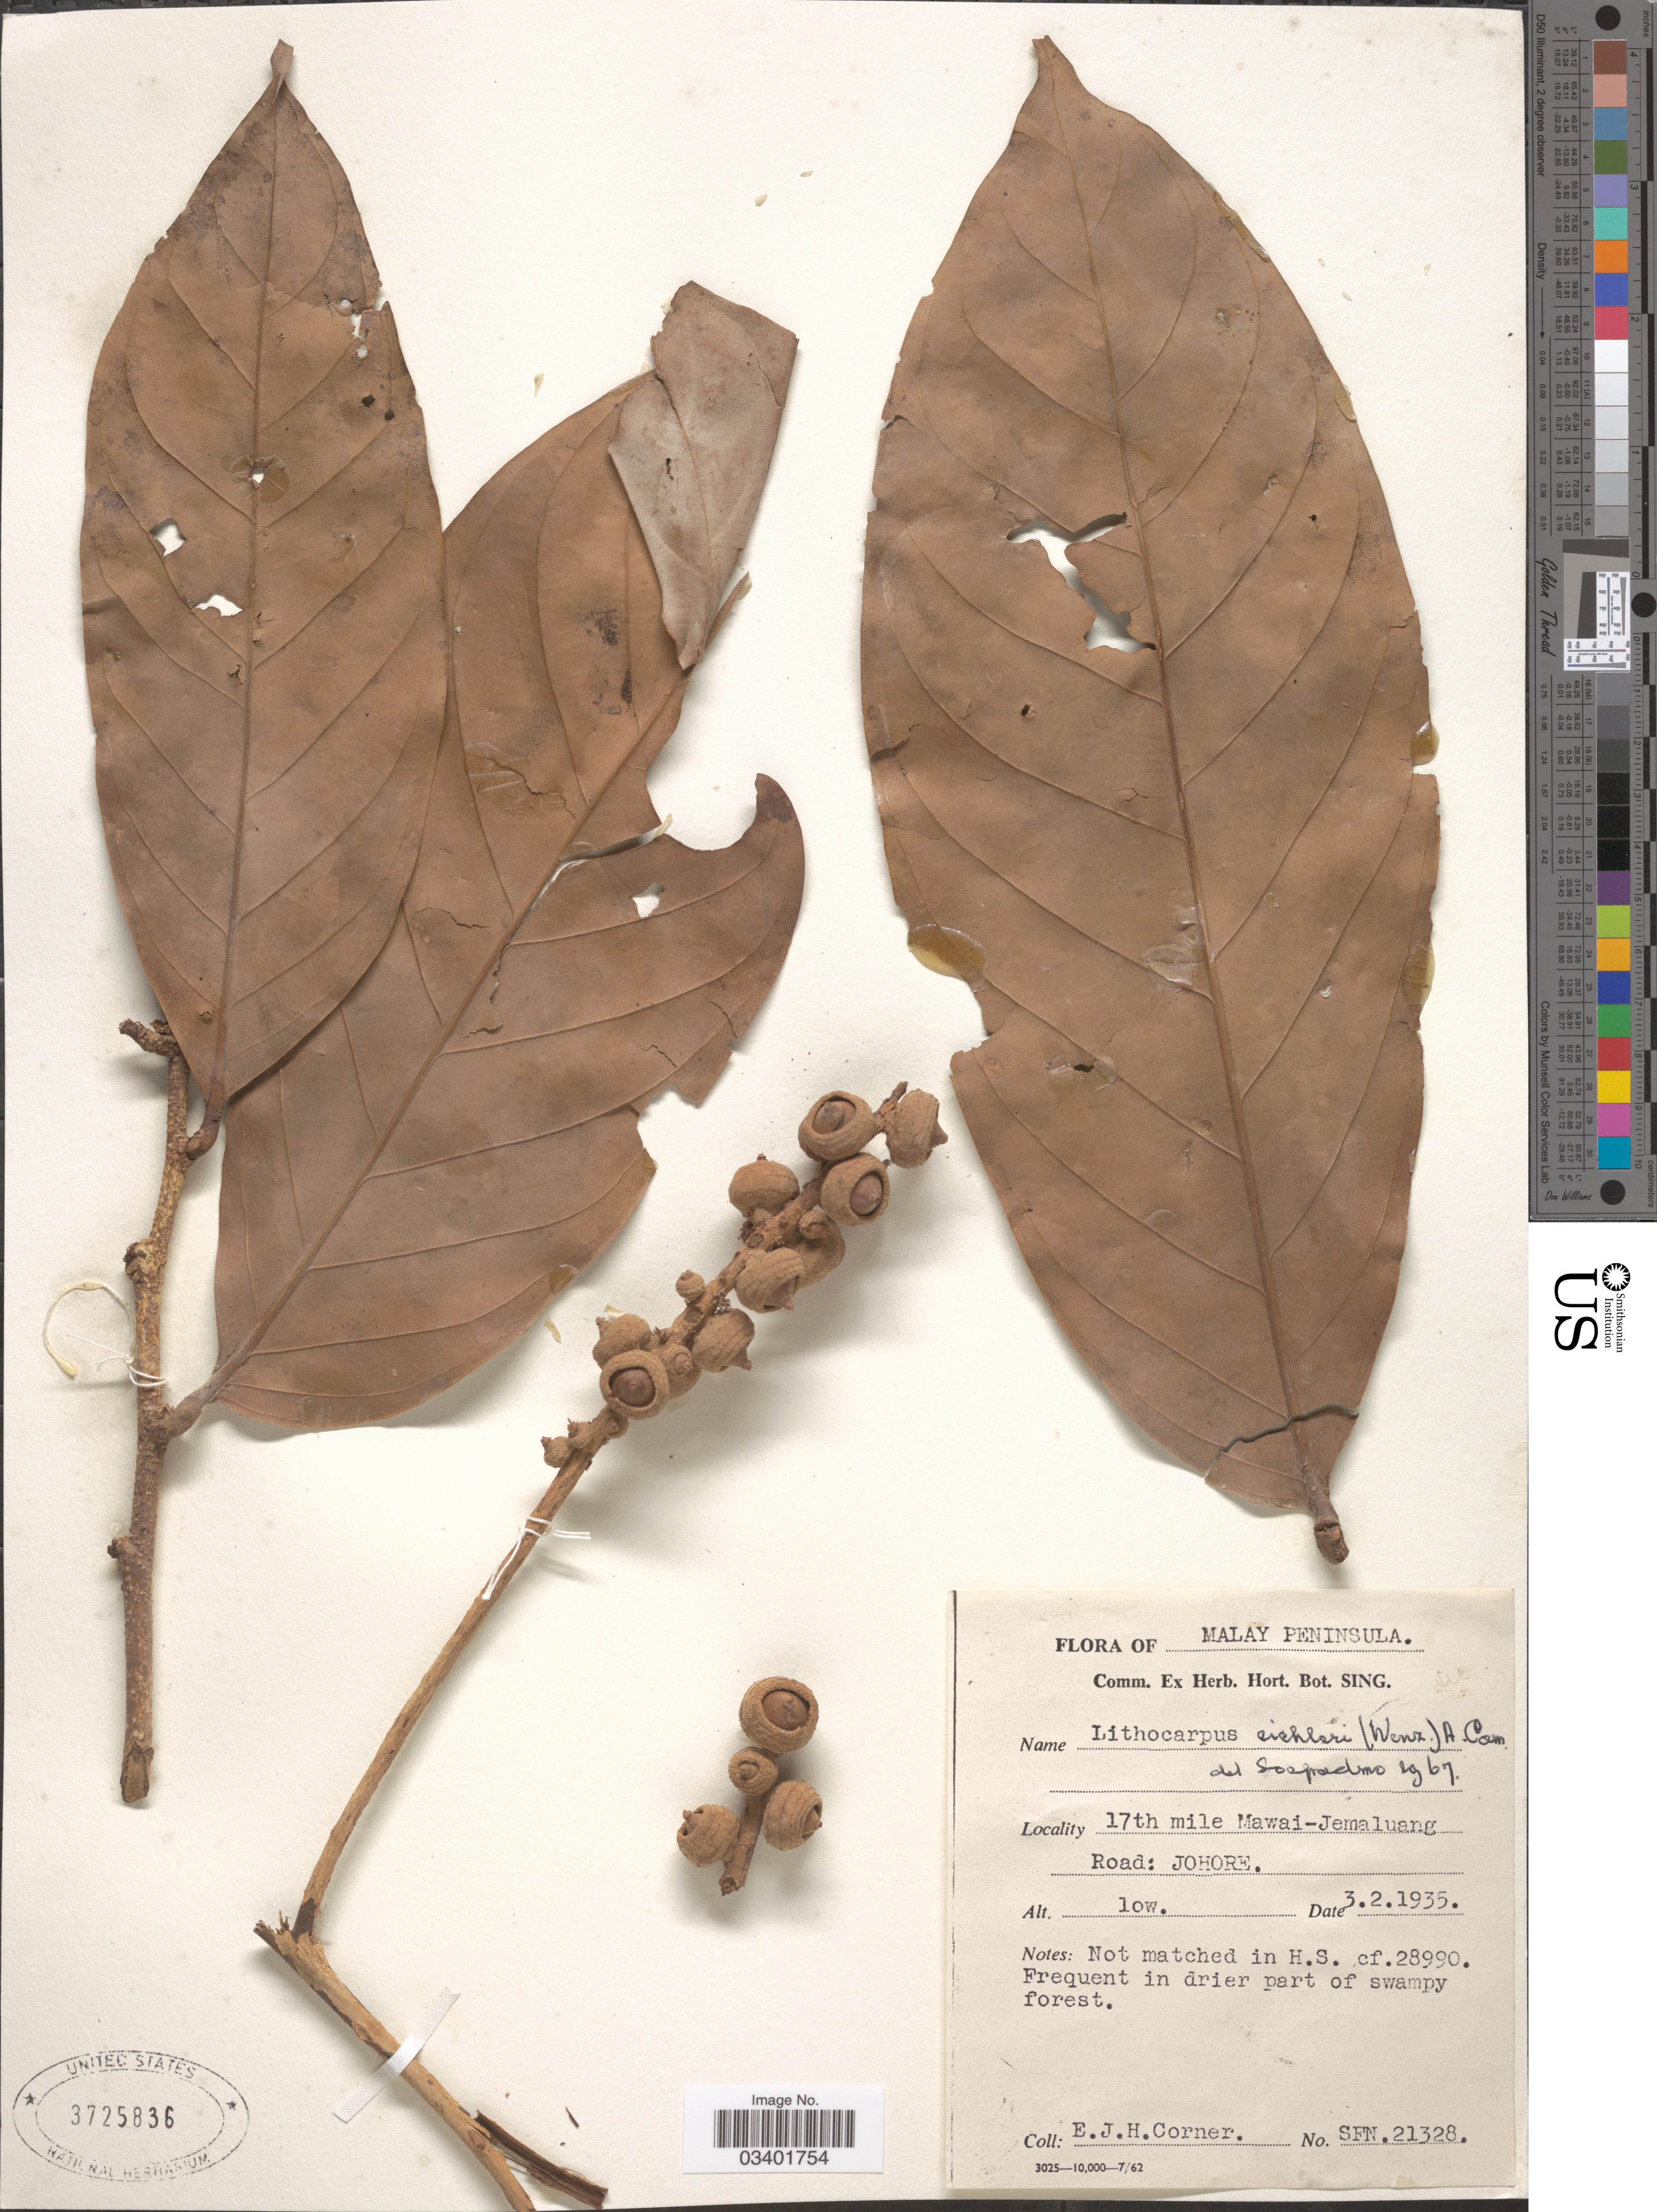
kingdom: Plantae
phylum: Tracheophyta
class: Magnoliopsida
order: Fagales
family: Fagaceae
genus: Lithocarpus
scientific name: Lithocarpus eichleri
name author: (Wenz.) A. Camus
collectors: E. Corner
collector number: SFN21328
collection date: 1935-02-03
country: Malaysia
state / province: Johor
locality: Malay Peninsula. 17th mile Mawai-Jemaluang Road: Johore.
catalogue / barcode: US 3725836